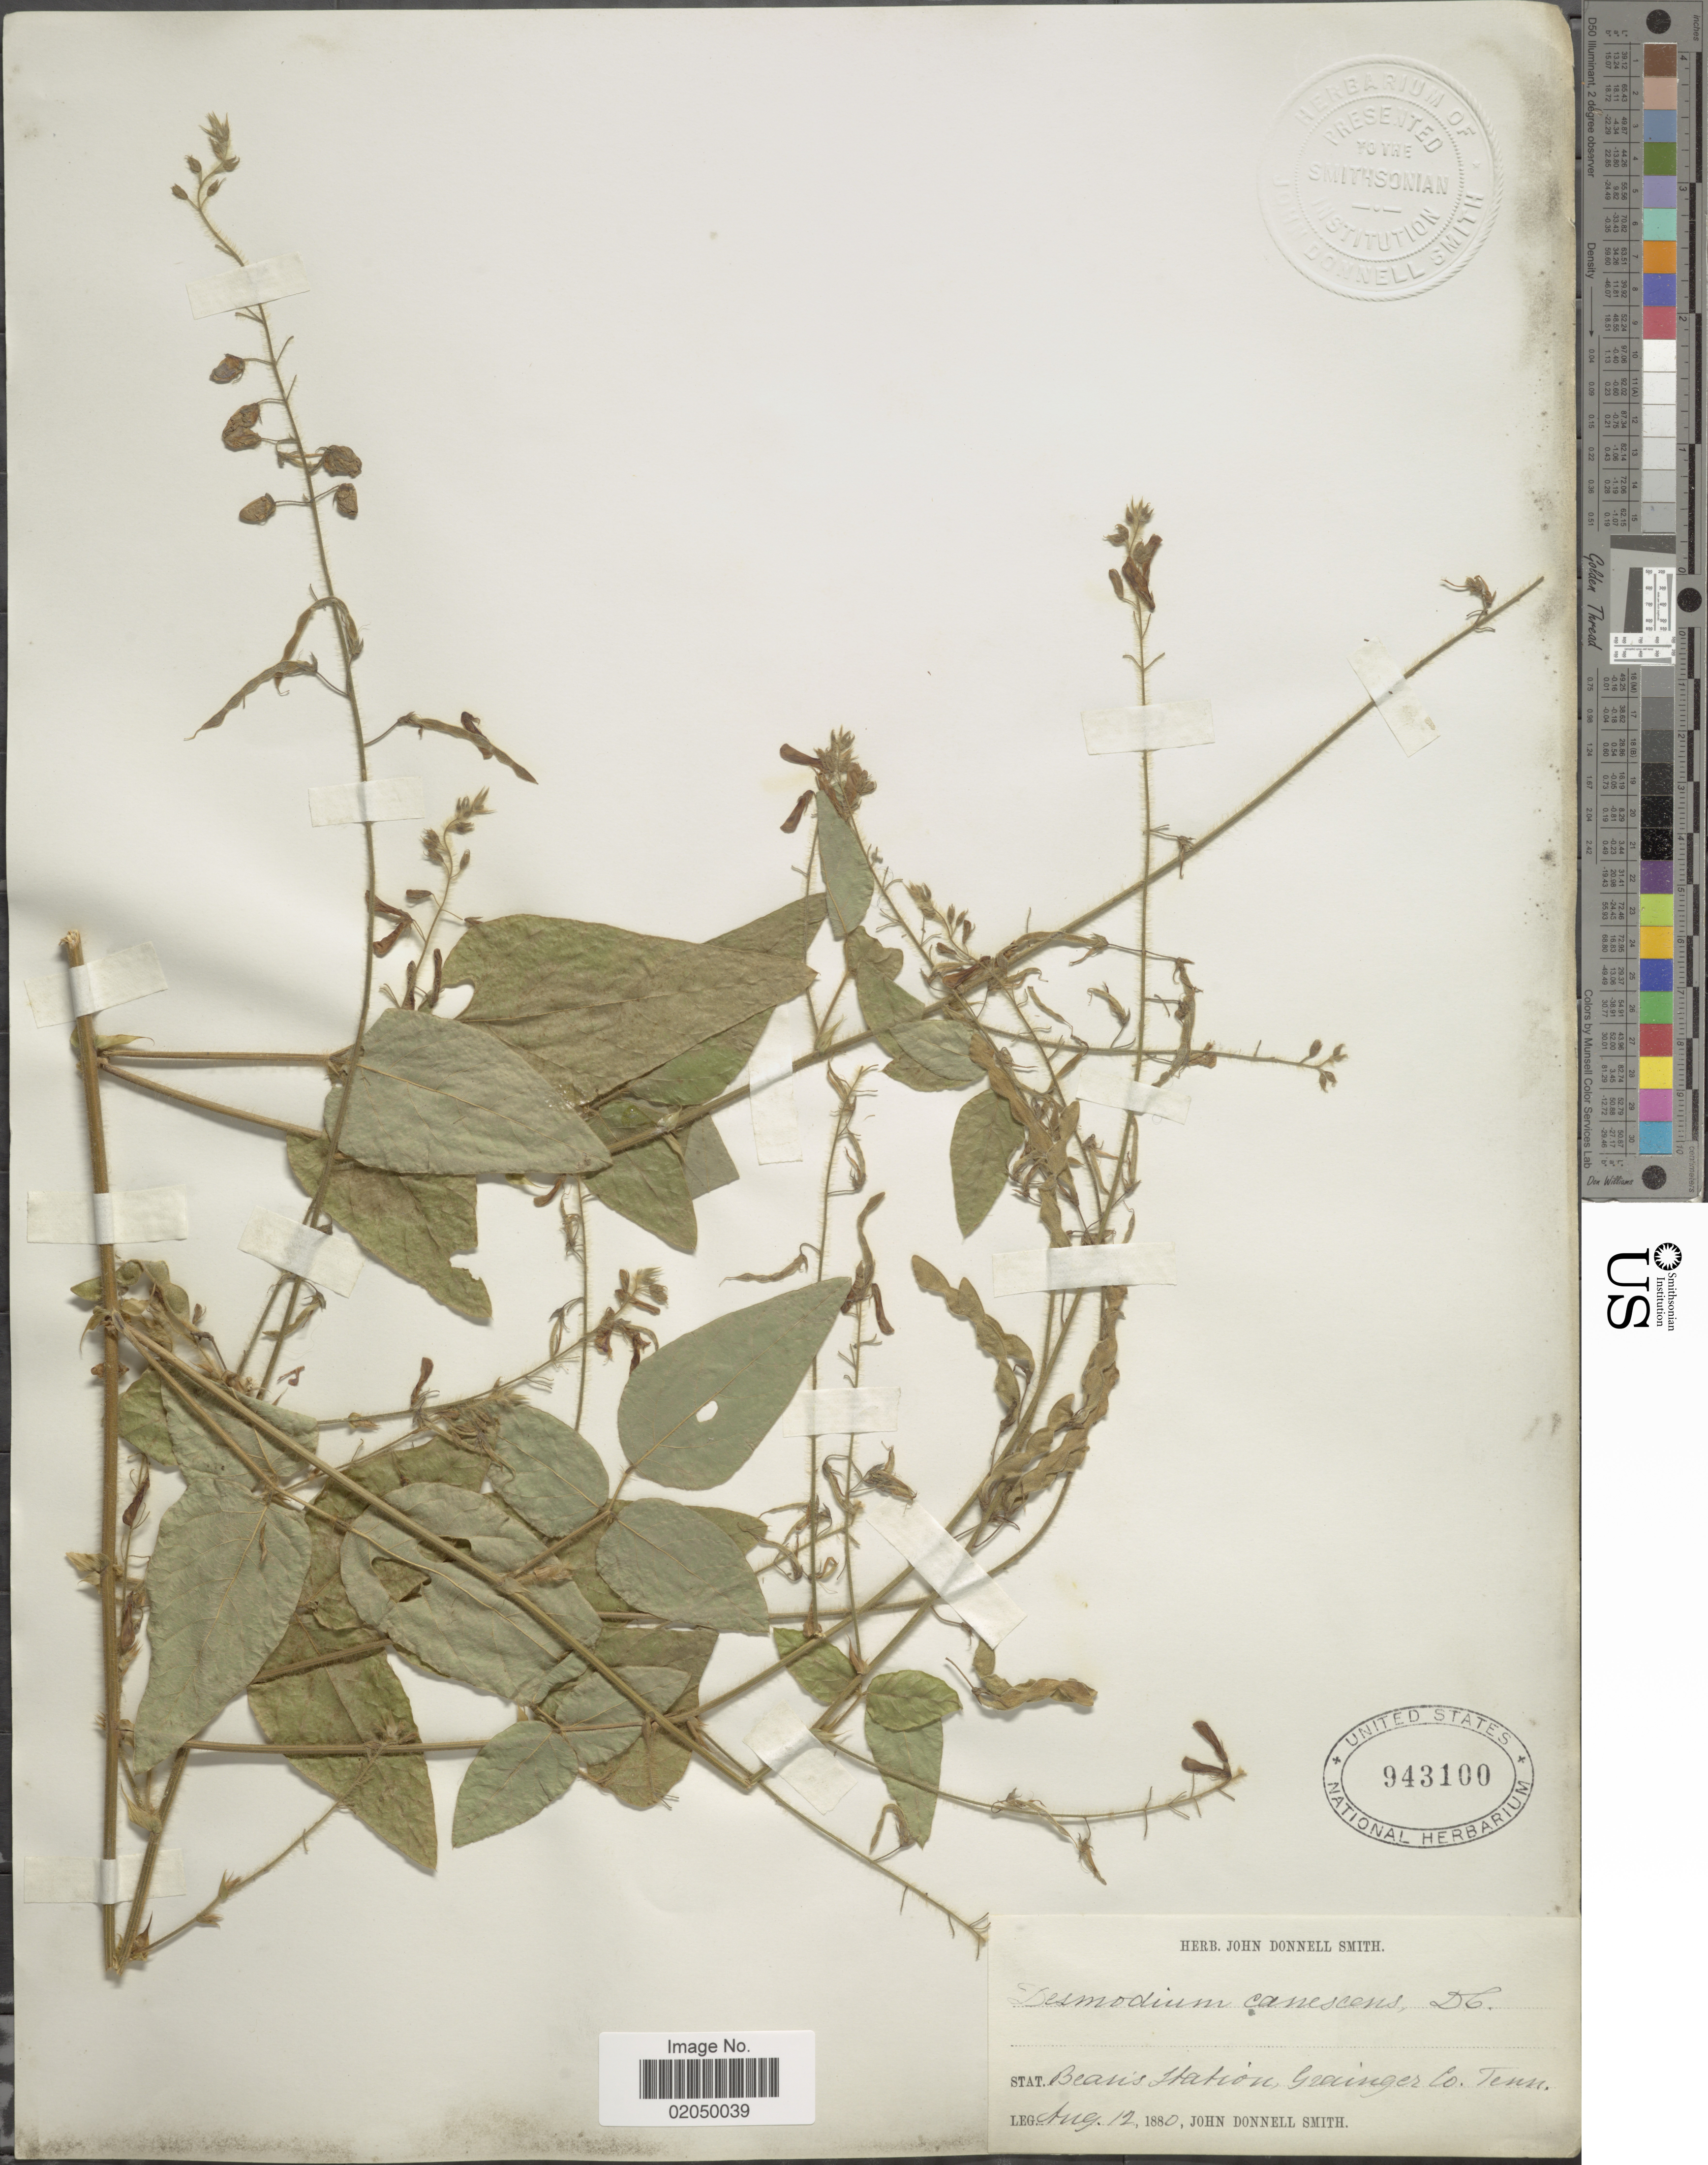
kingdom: Plantae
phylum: Tracheophyta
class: Magnoliopsida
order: Fabales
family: Fabaceae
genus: Desmodium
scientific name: Desmodium canescens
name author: (L.) DC.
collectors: J. Donnell Smith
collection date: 1880-08-12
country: United States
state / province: Tennessee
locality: Beans Station, Grainger Co. Tenn.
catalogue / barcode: US 943100